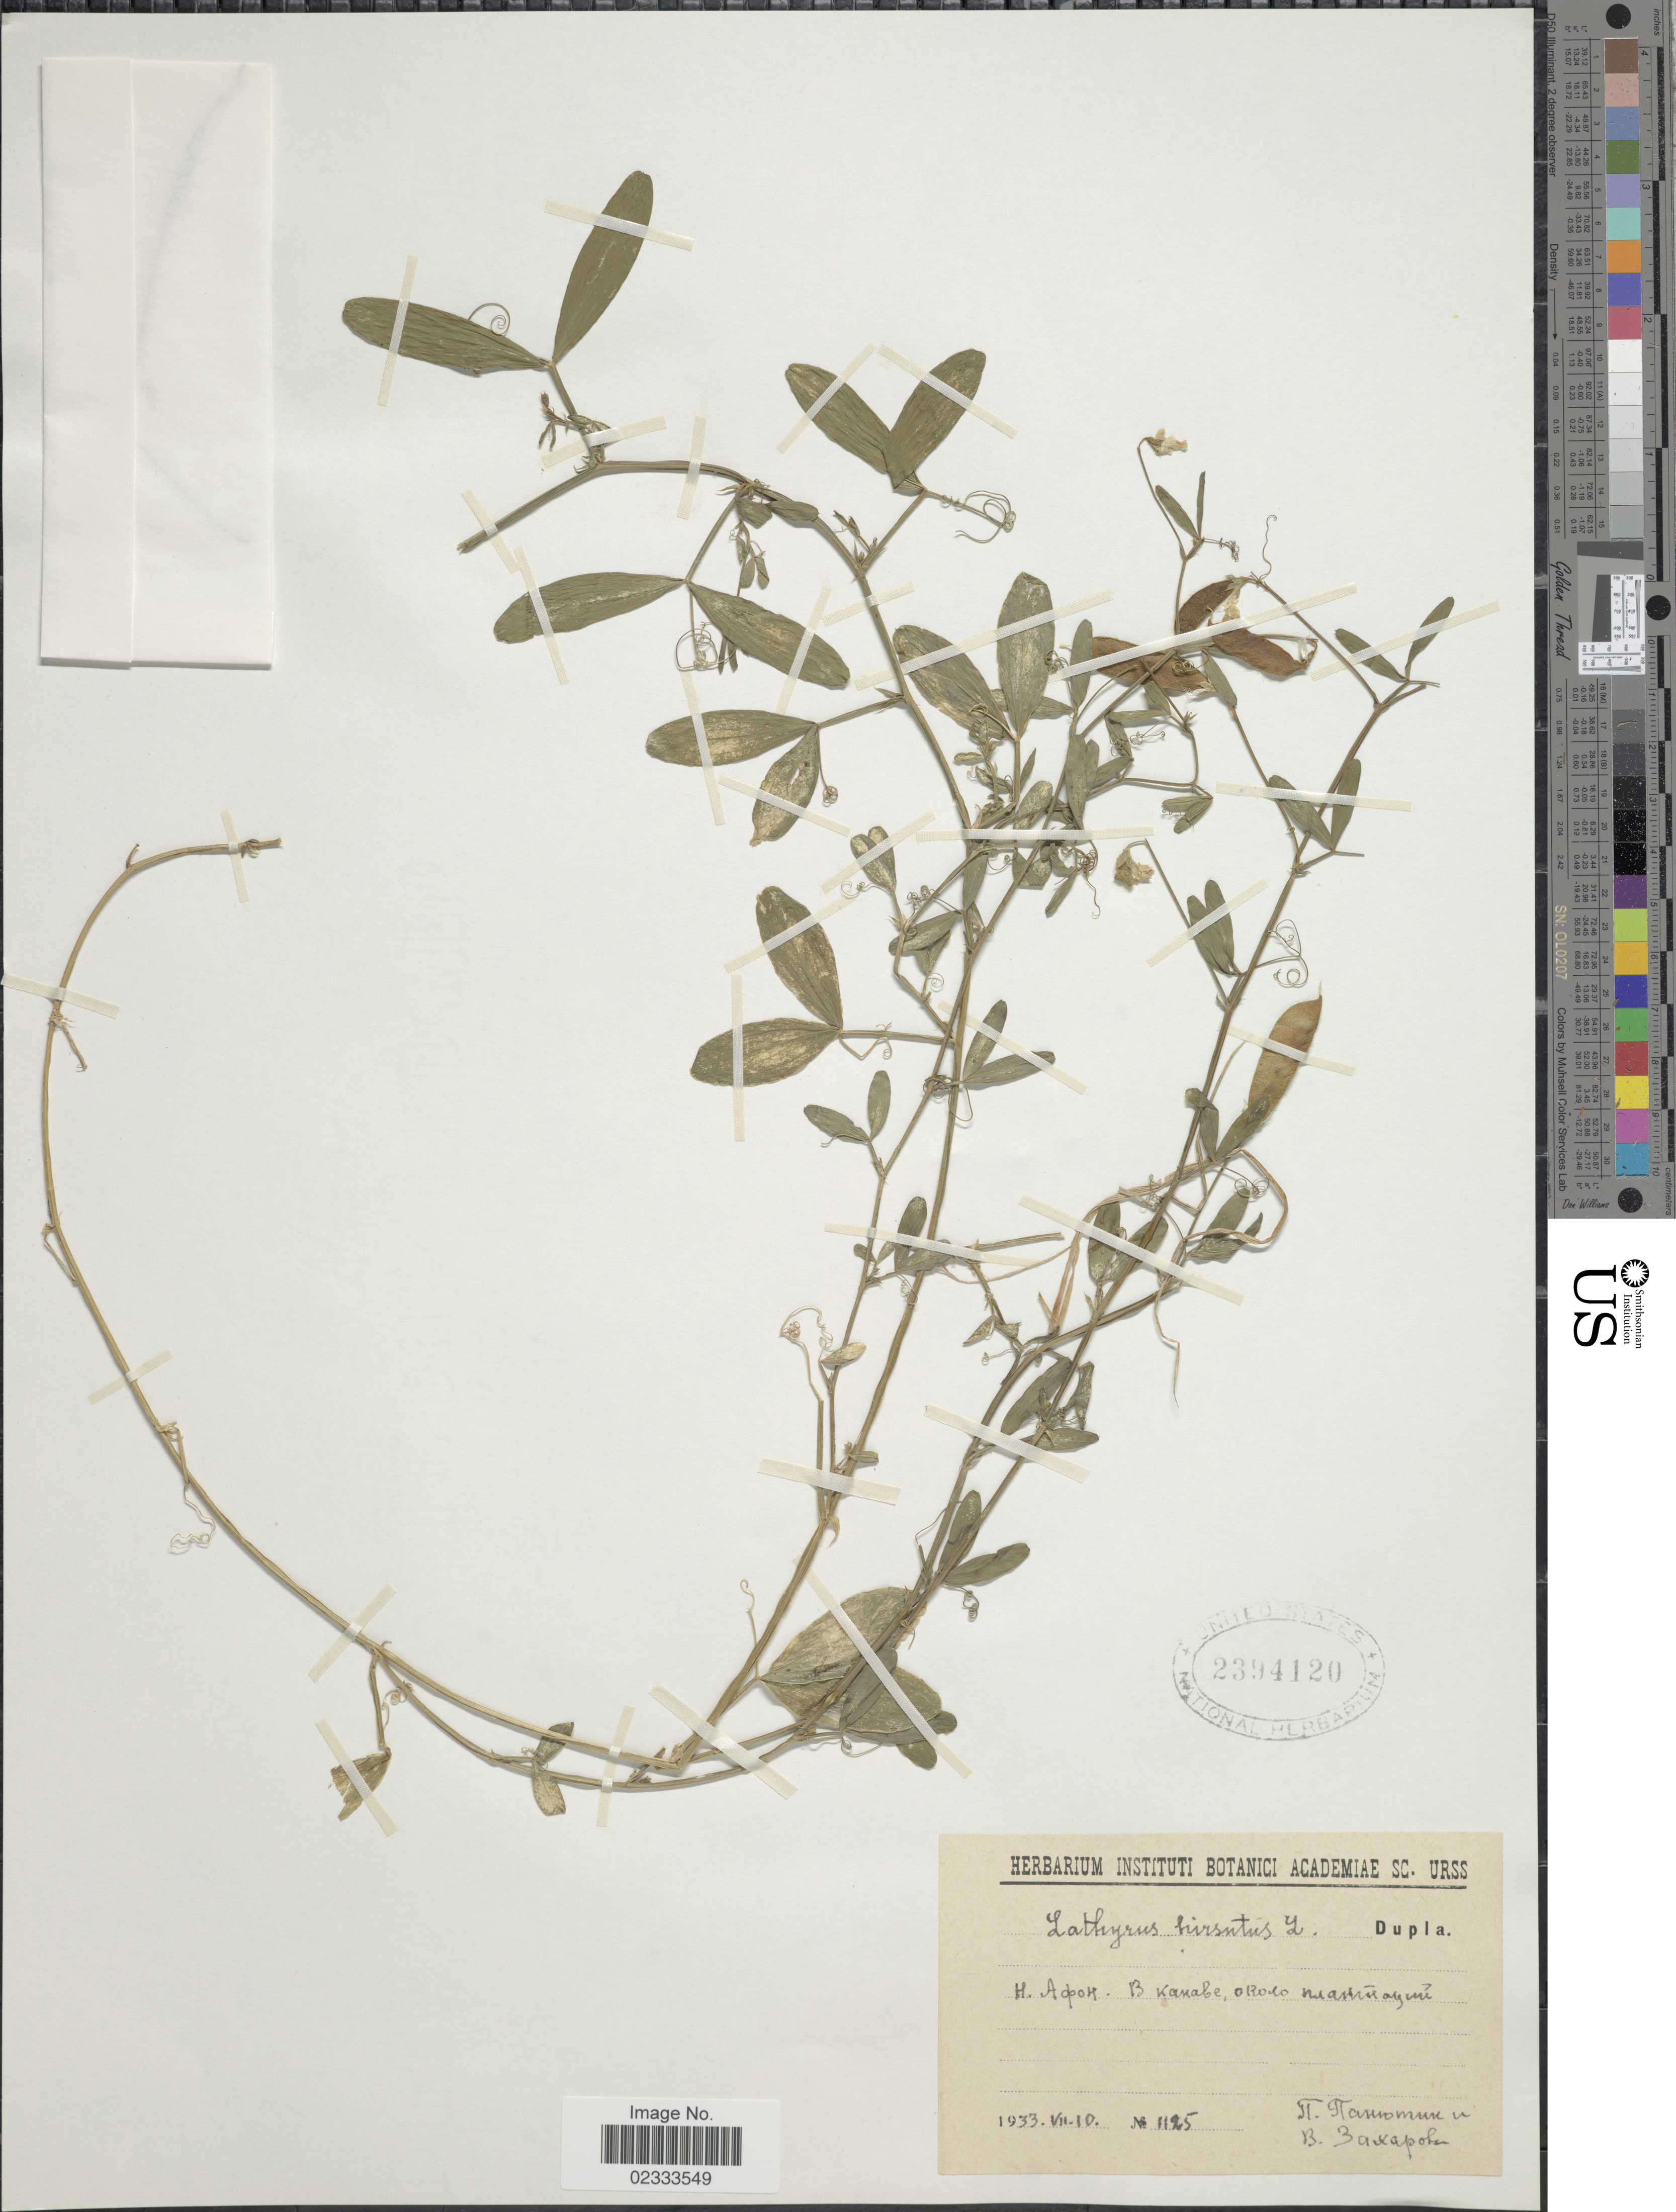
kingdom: Plantae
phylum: Tracheophyta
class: Magnoliopsida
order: Fabales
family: Fabaceae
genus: Lathyrus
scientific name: Lathyrus hirsutus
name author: L.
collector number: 1125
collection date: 1933-07-10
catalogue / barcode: US 2394120